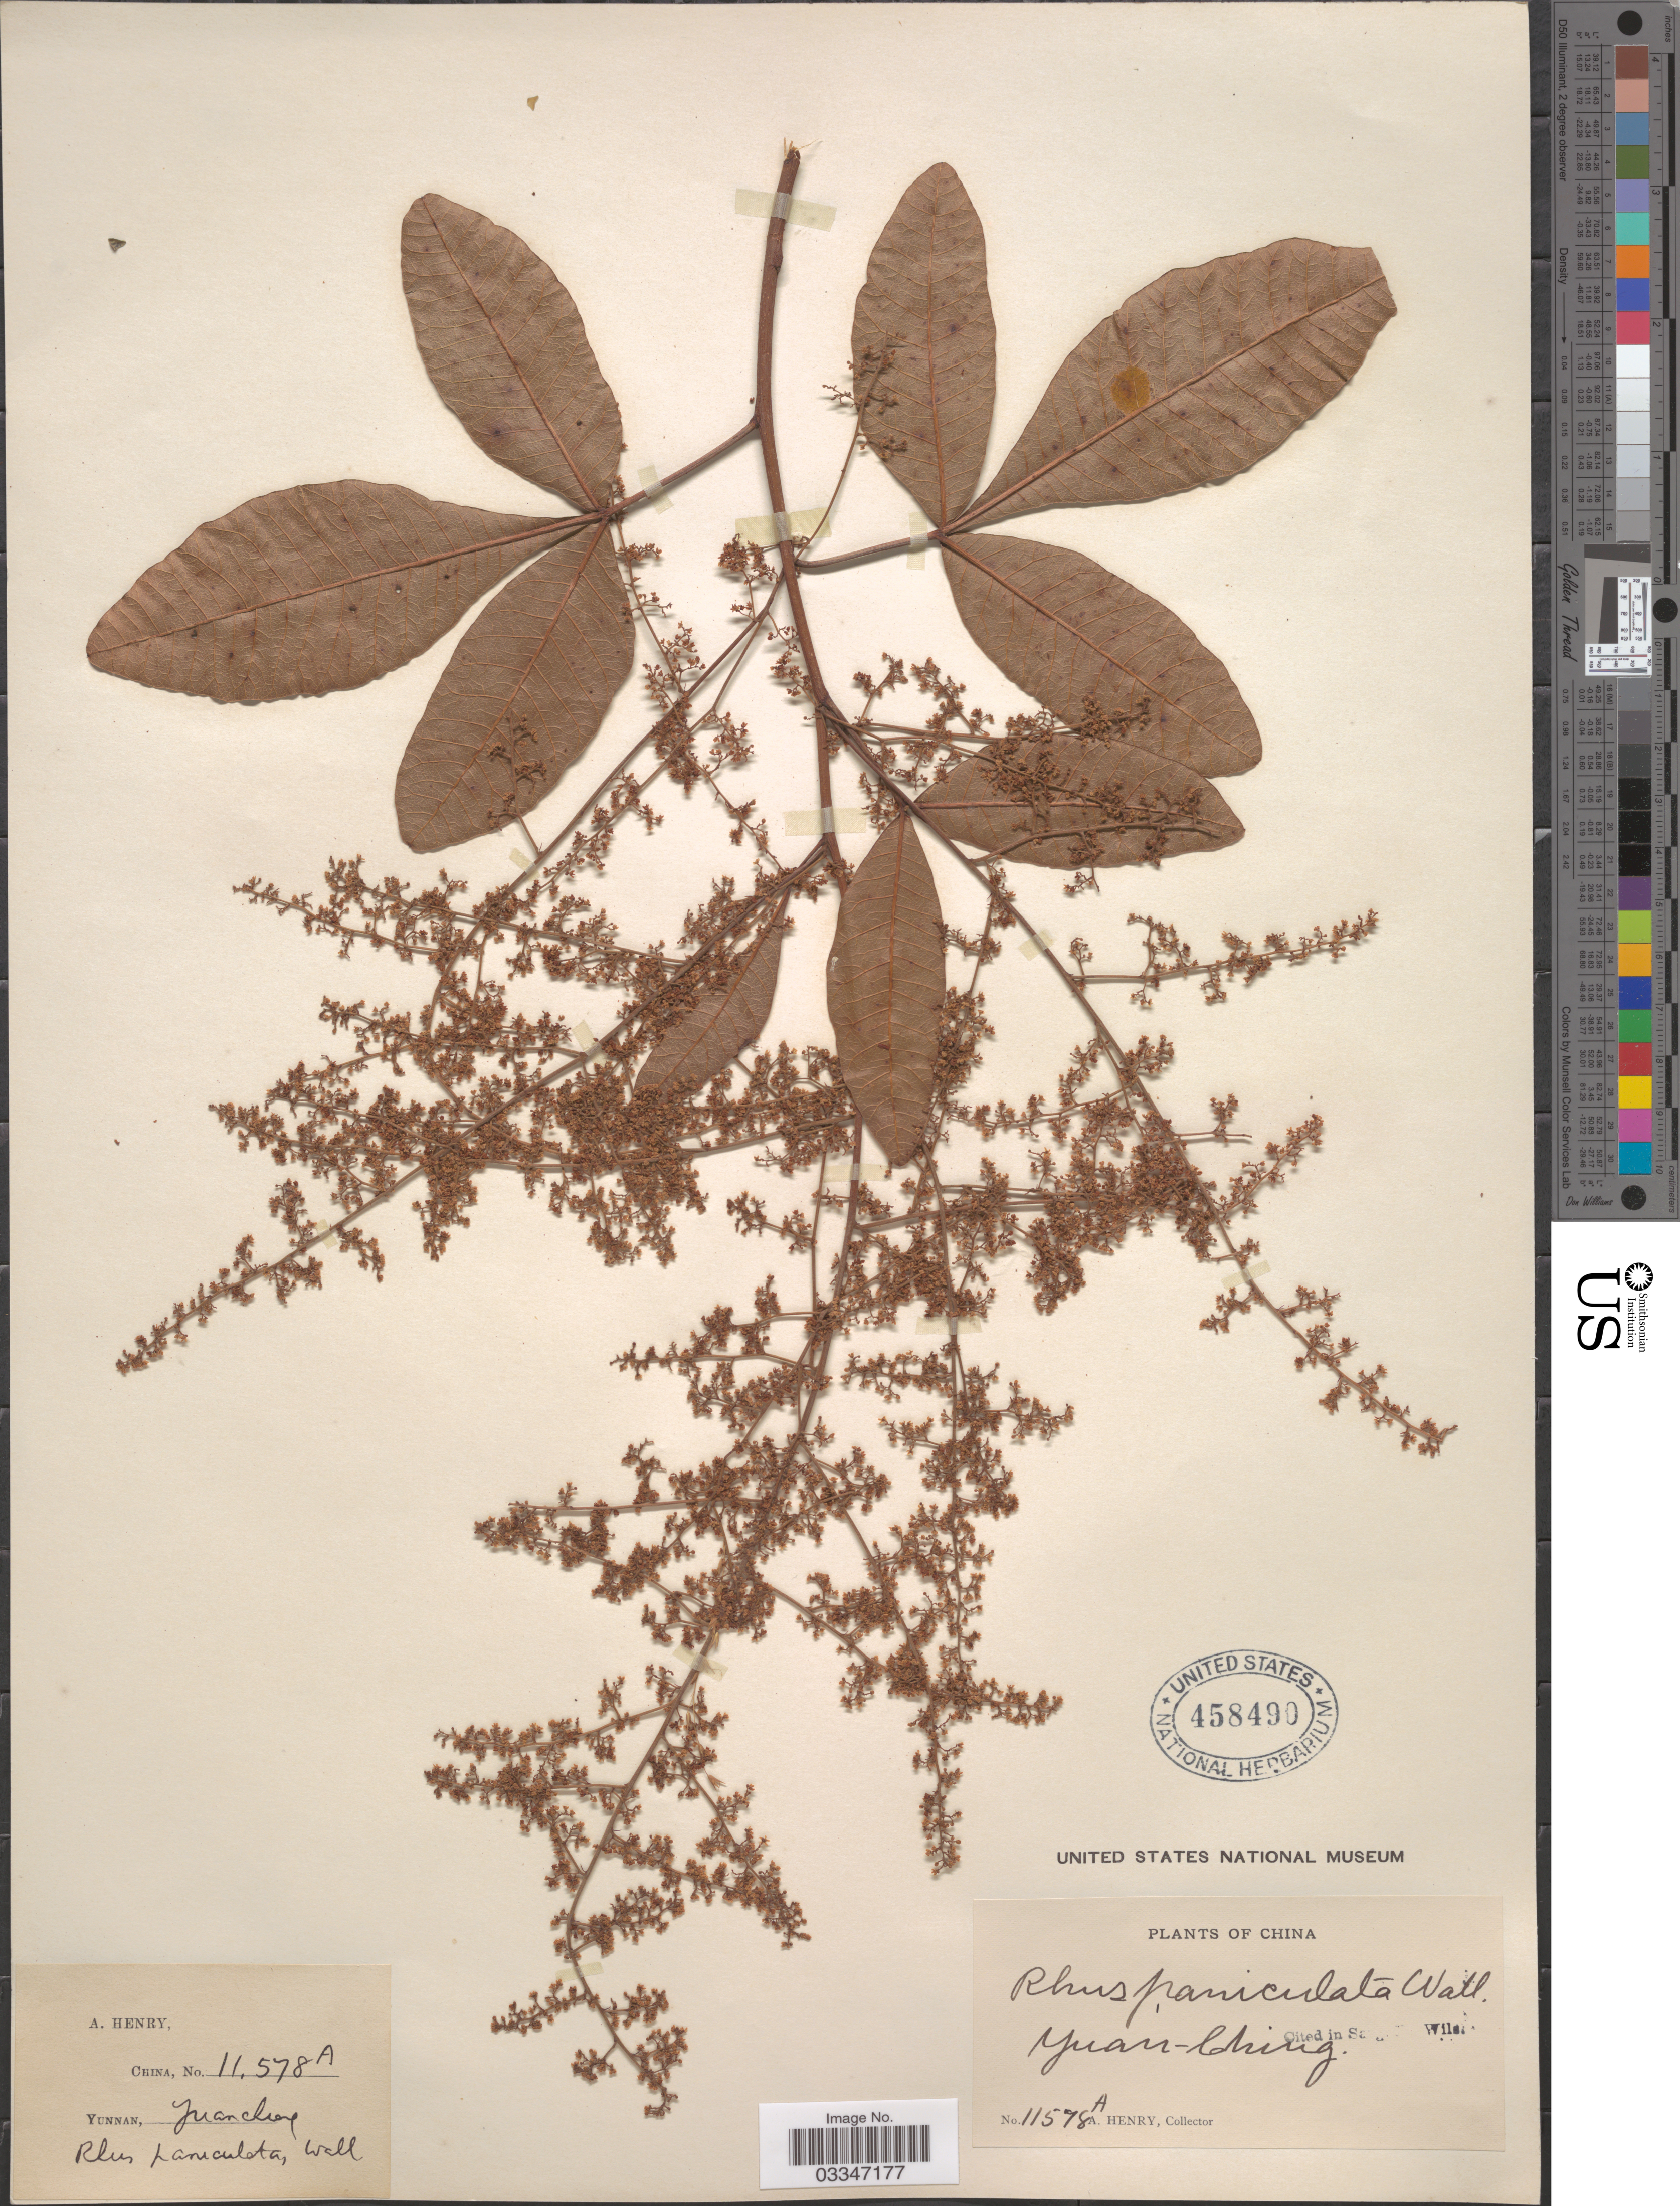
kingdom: Plantae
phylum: Tracheophyta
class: Magnoliopsida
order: Sapindales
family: Anacardiaceae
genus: Rhus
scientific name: Rhus paniculata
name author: Wall.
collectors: A. Henry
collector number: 11578 A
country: China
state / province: Yunnan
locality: Yuan-Ching.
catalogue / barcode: US 458490